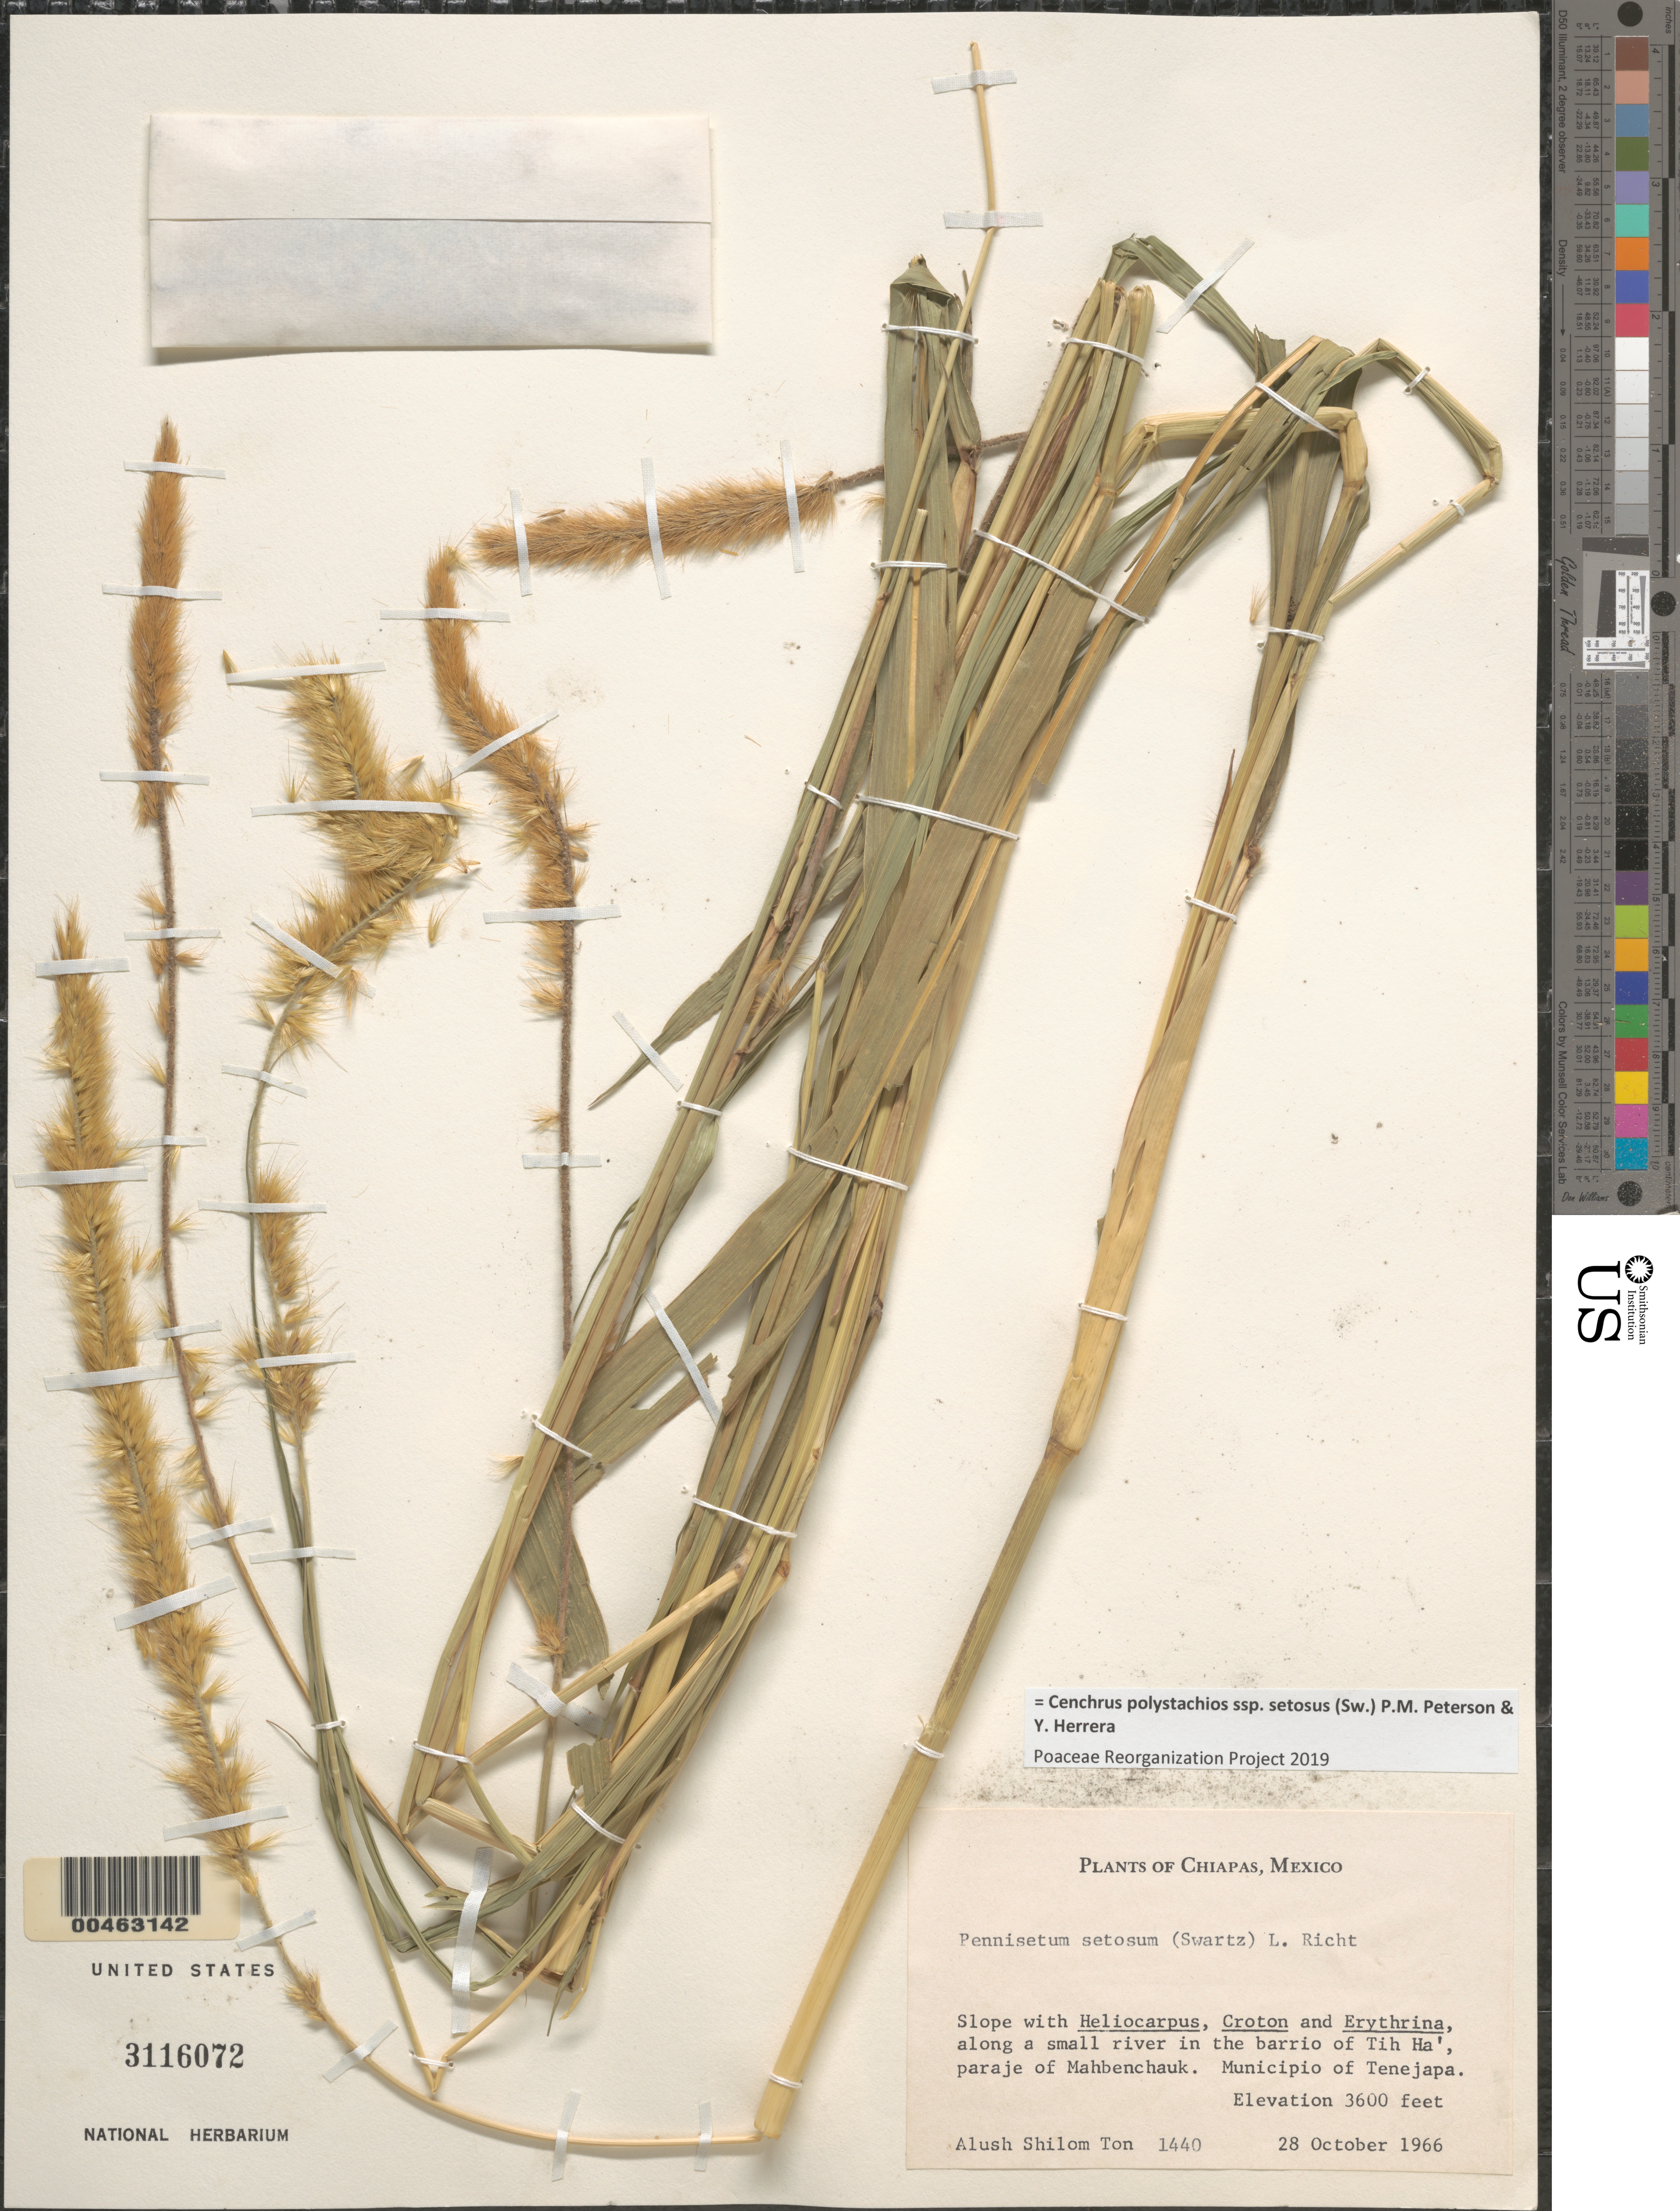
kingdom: Plantae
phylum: Tracheophyta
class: Liliopsida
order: Poales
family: Poaceae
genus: Cenchrus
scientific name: Cenchrus polystachios subsp. setosus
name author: (Sw.) P.M. Peterson & Y. Herrera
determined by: Poaceae Reorganization Project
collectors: A. S. Ton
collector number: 1440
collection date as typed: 28 Oct 1966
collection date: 1966-10-28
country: Mexico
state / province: Chiapas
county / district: Tenejapa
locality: Along a small river in the barrio of Tih Ha', paraje of Mahbanchauk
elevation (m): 1097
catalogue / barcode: US 3116072